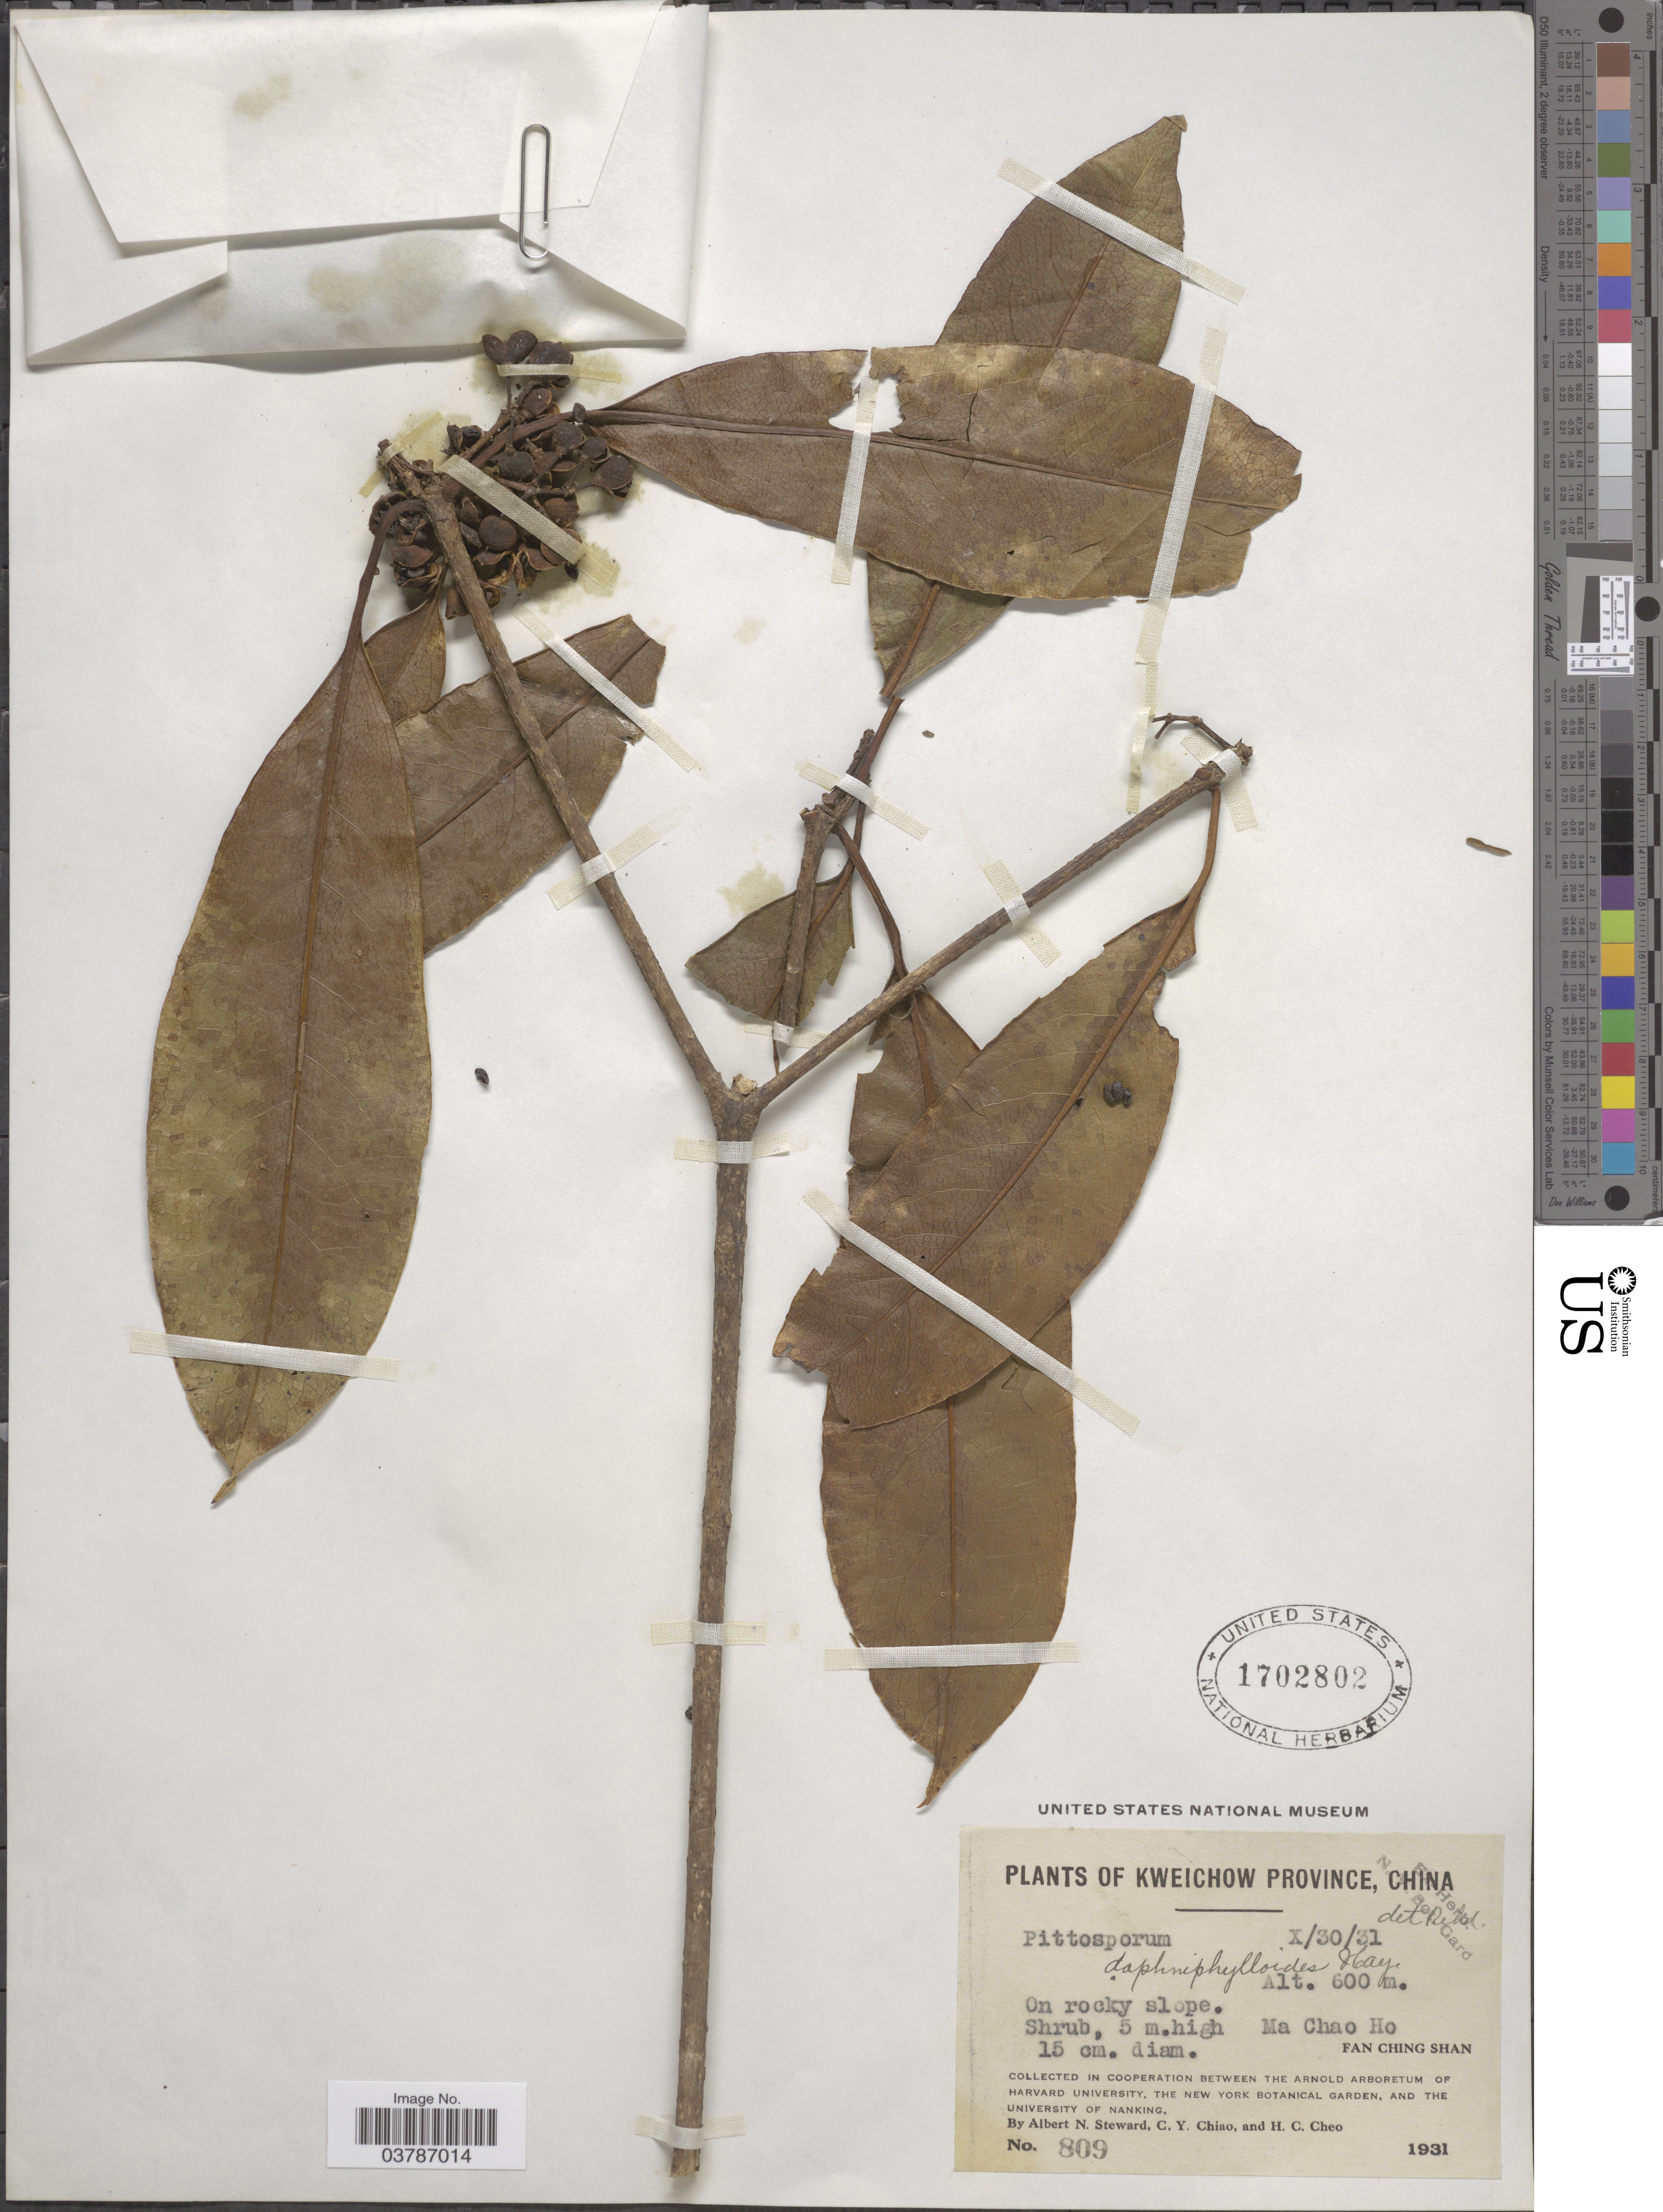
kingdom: Plantae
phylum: Tracheophyta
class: Magnoliopsida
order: Apiales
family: Pittosporaceae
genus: Pittosporum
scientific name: Pittosporum daphniphylloides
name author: Hayata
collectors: A. N. Steward, C. Y. Chiao & H. Cheo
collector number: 809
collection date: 1931-10-30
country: China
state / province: Guizhou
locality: Kweichow Province. Ma Chao Ho, Fan Ching Shan.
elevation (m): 600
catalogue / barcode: US 1702802